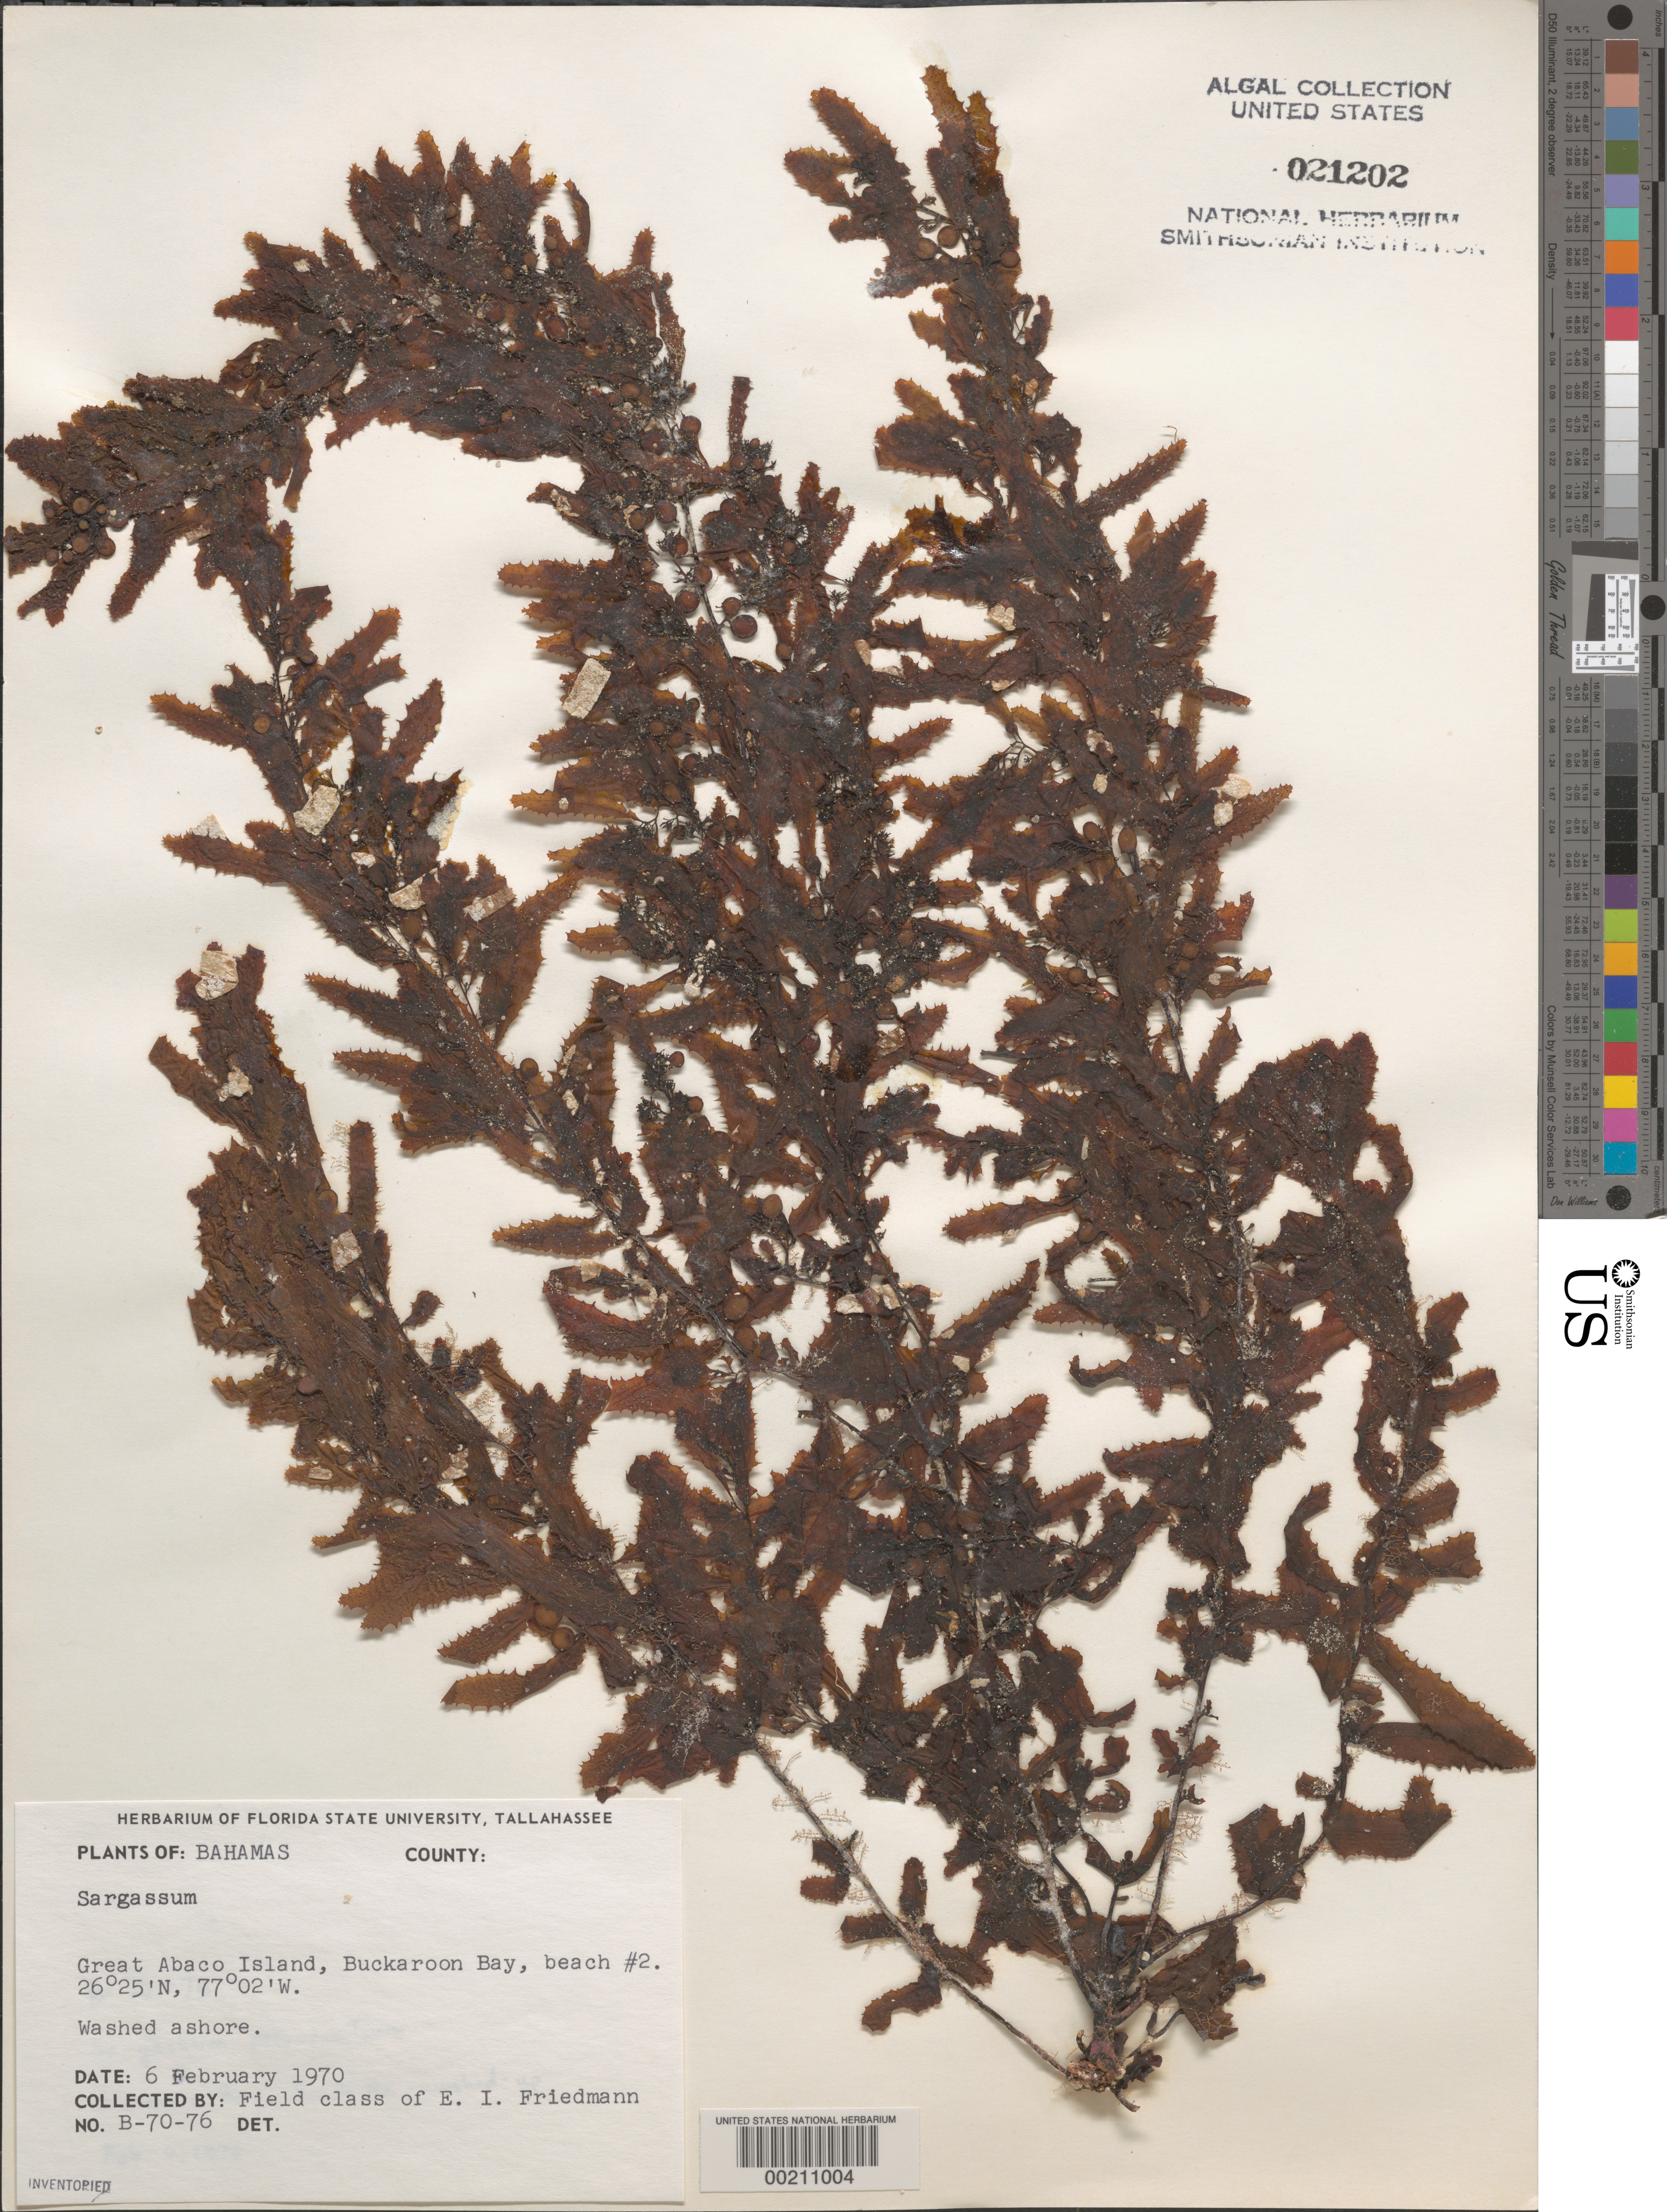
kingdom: Chromista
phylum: Ochrophyta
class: Phaeophyceae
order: Fucales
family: Sargassaceae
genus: Sargassum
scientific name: Sargassum sp.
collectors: E. Friedmann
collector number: B-70-76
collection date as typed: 06 Feb 1970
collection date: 1970-02-06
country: Bahamas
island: Great Abaco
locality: Buckaroon Bay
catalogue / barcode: US 21202